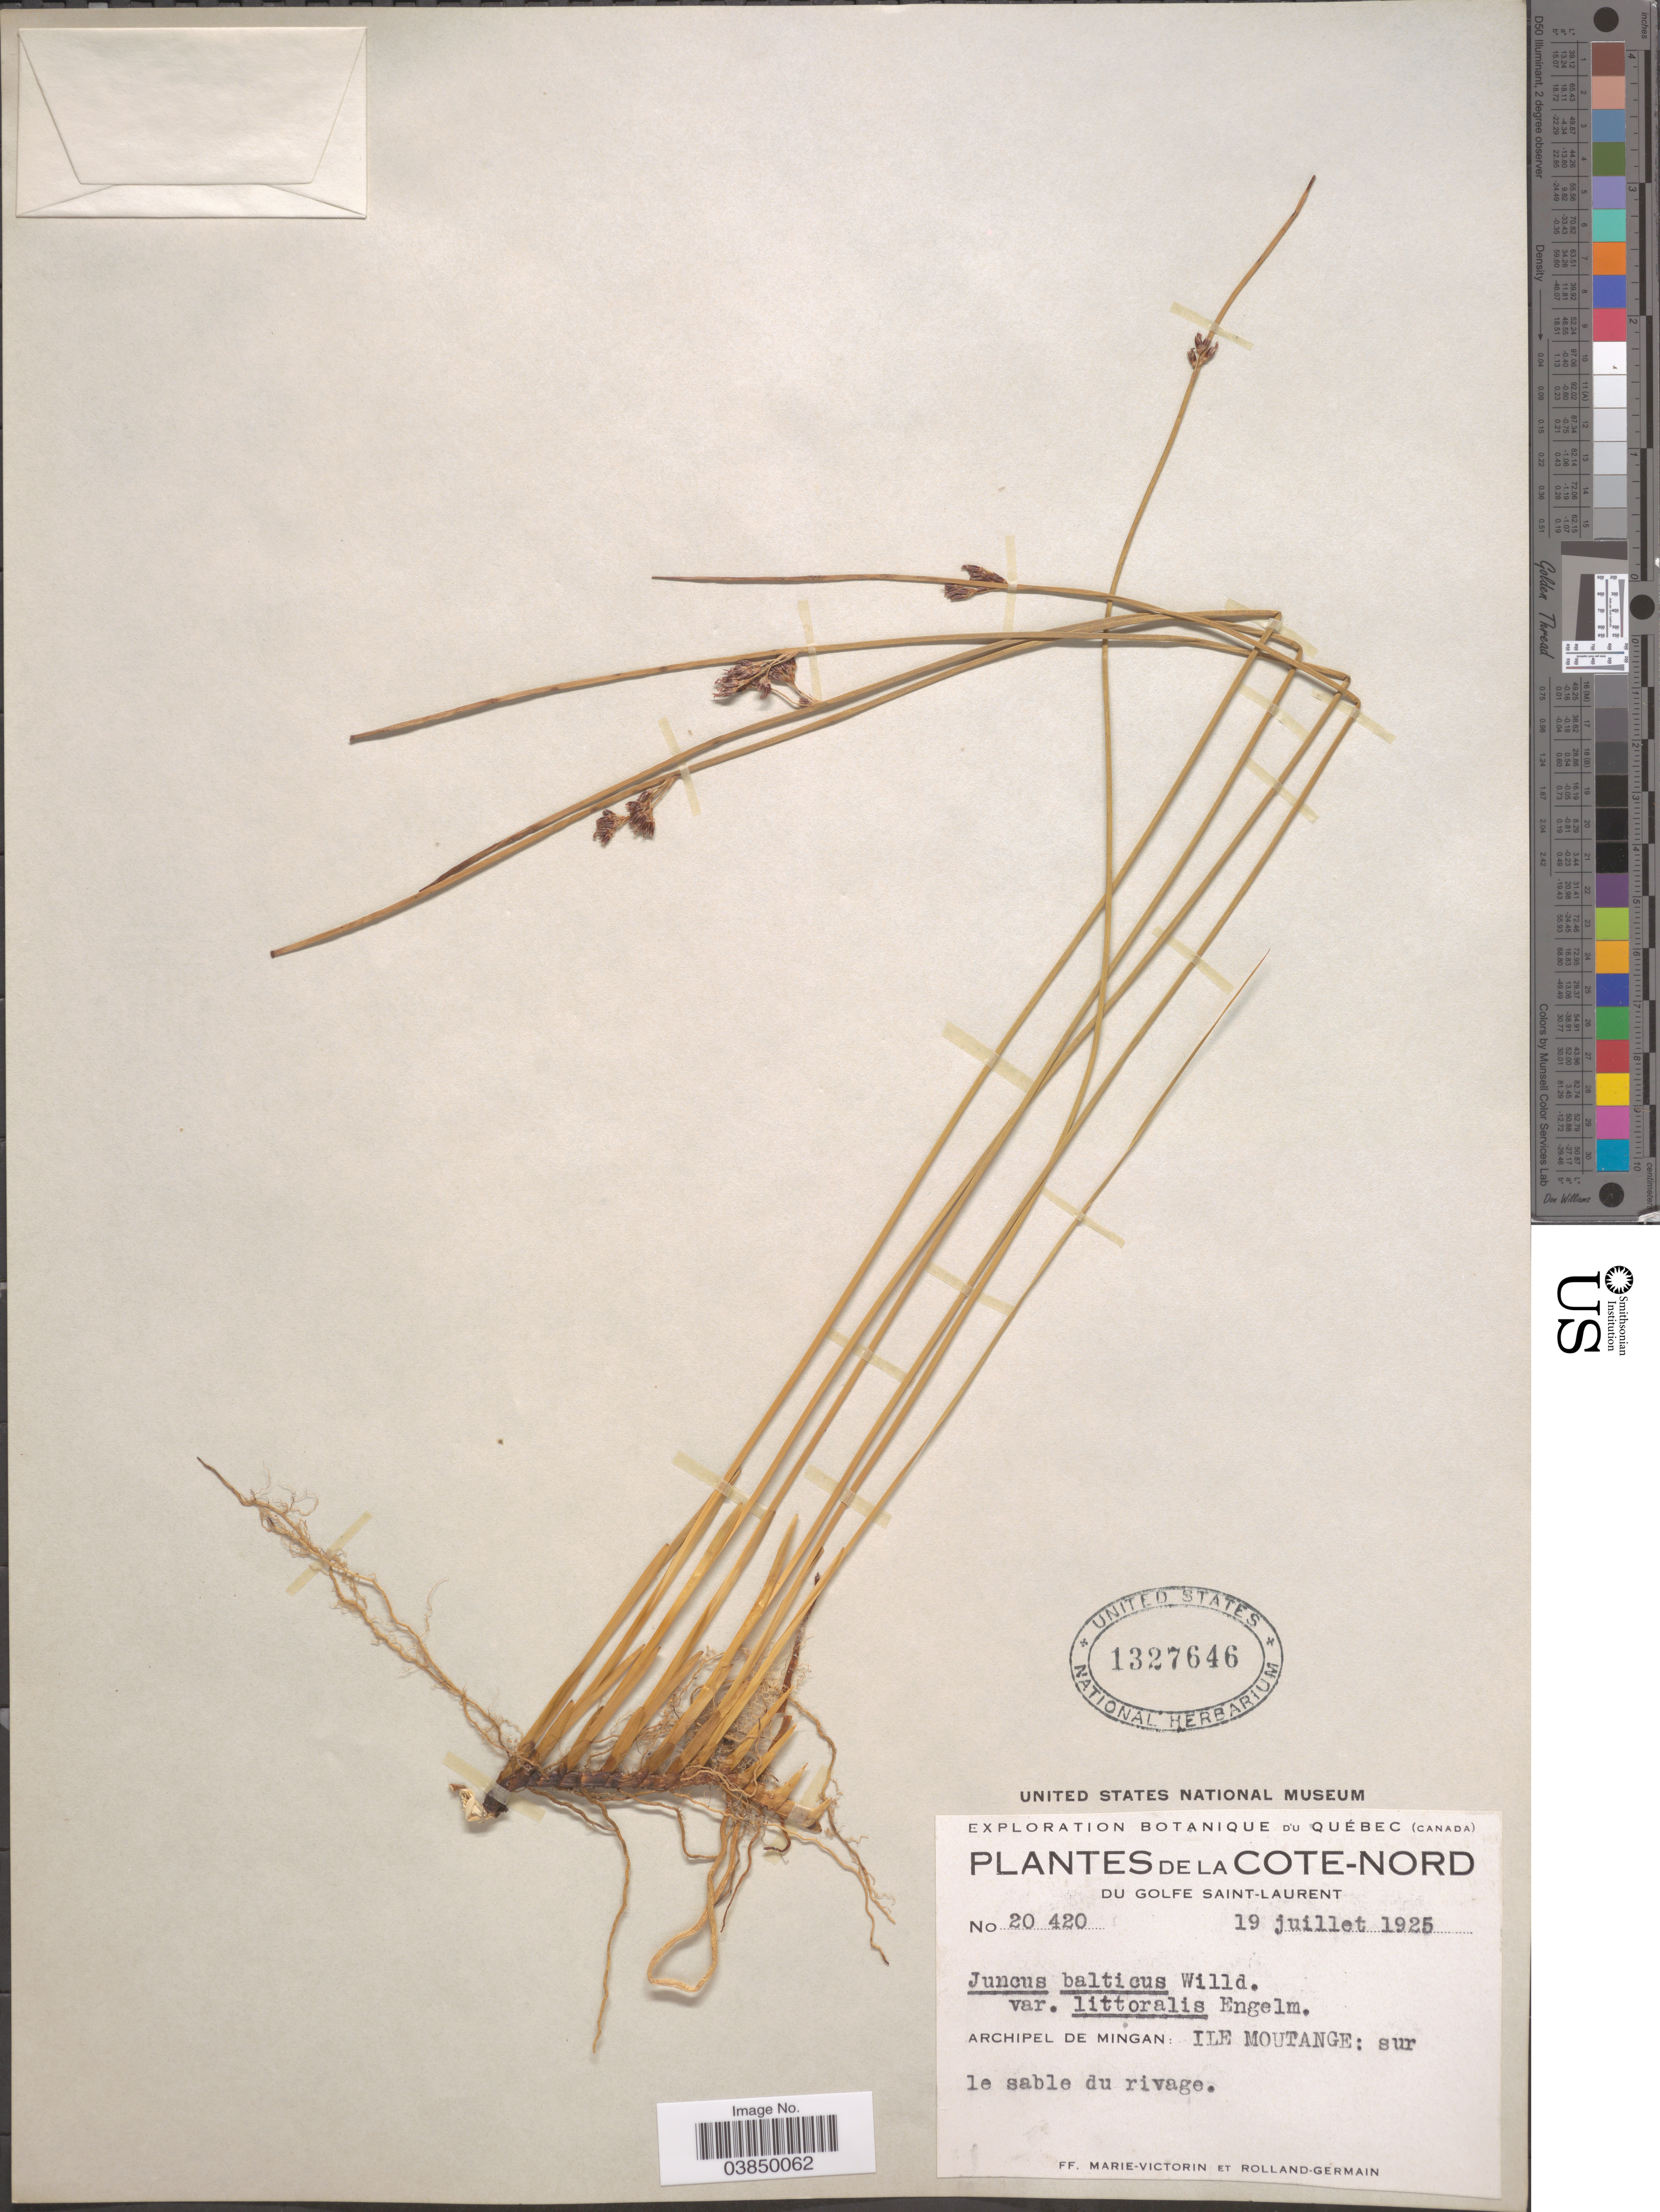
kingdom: Plantae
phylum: Tracheophyta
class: Liliopsida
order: Poales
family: Juncaceae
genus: Juncus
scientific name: Juncus balticus var. littoralis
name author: Engelm.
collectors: F. Marie-Victorin & Rolland-Germain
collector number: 20420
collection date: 1925-07-19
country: Canada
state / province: Quebec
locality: La Cote-nord du Golfe Saint-Laurent. Archipel de Mingan: Ile Moutange.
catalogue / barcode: US 1327646